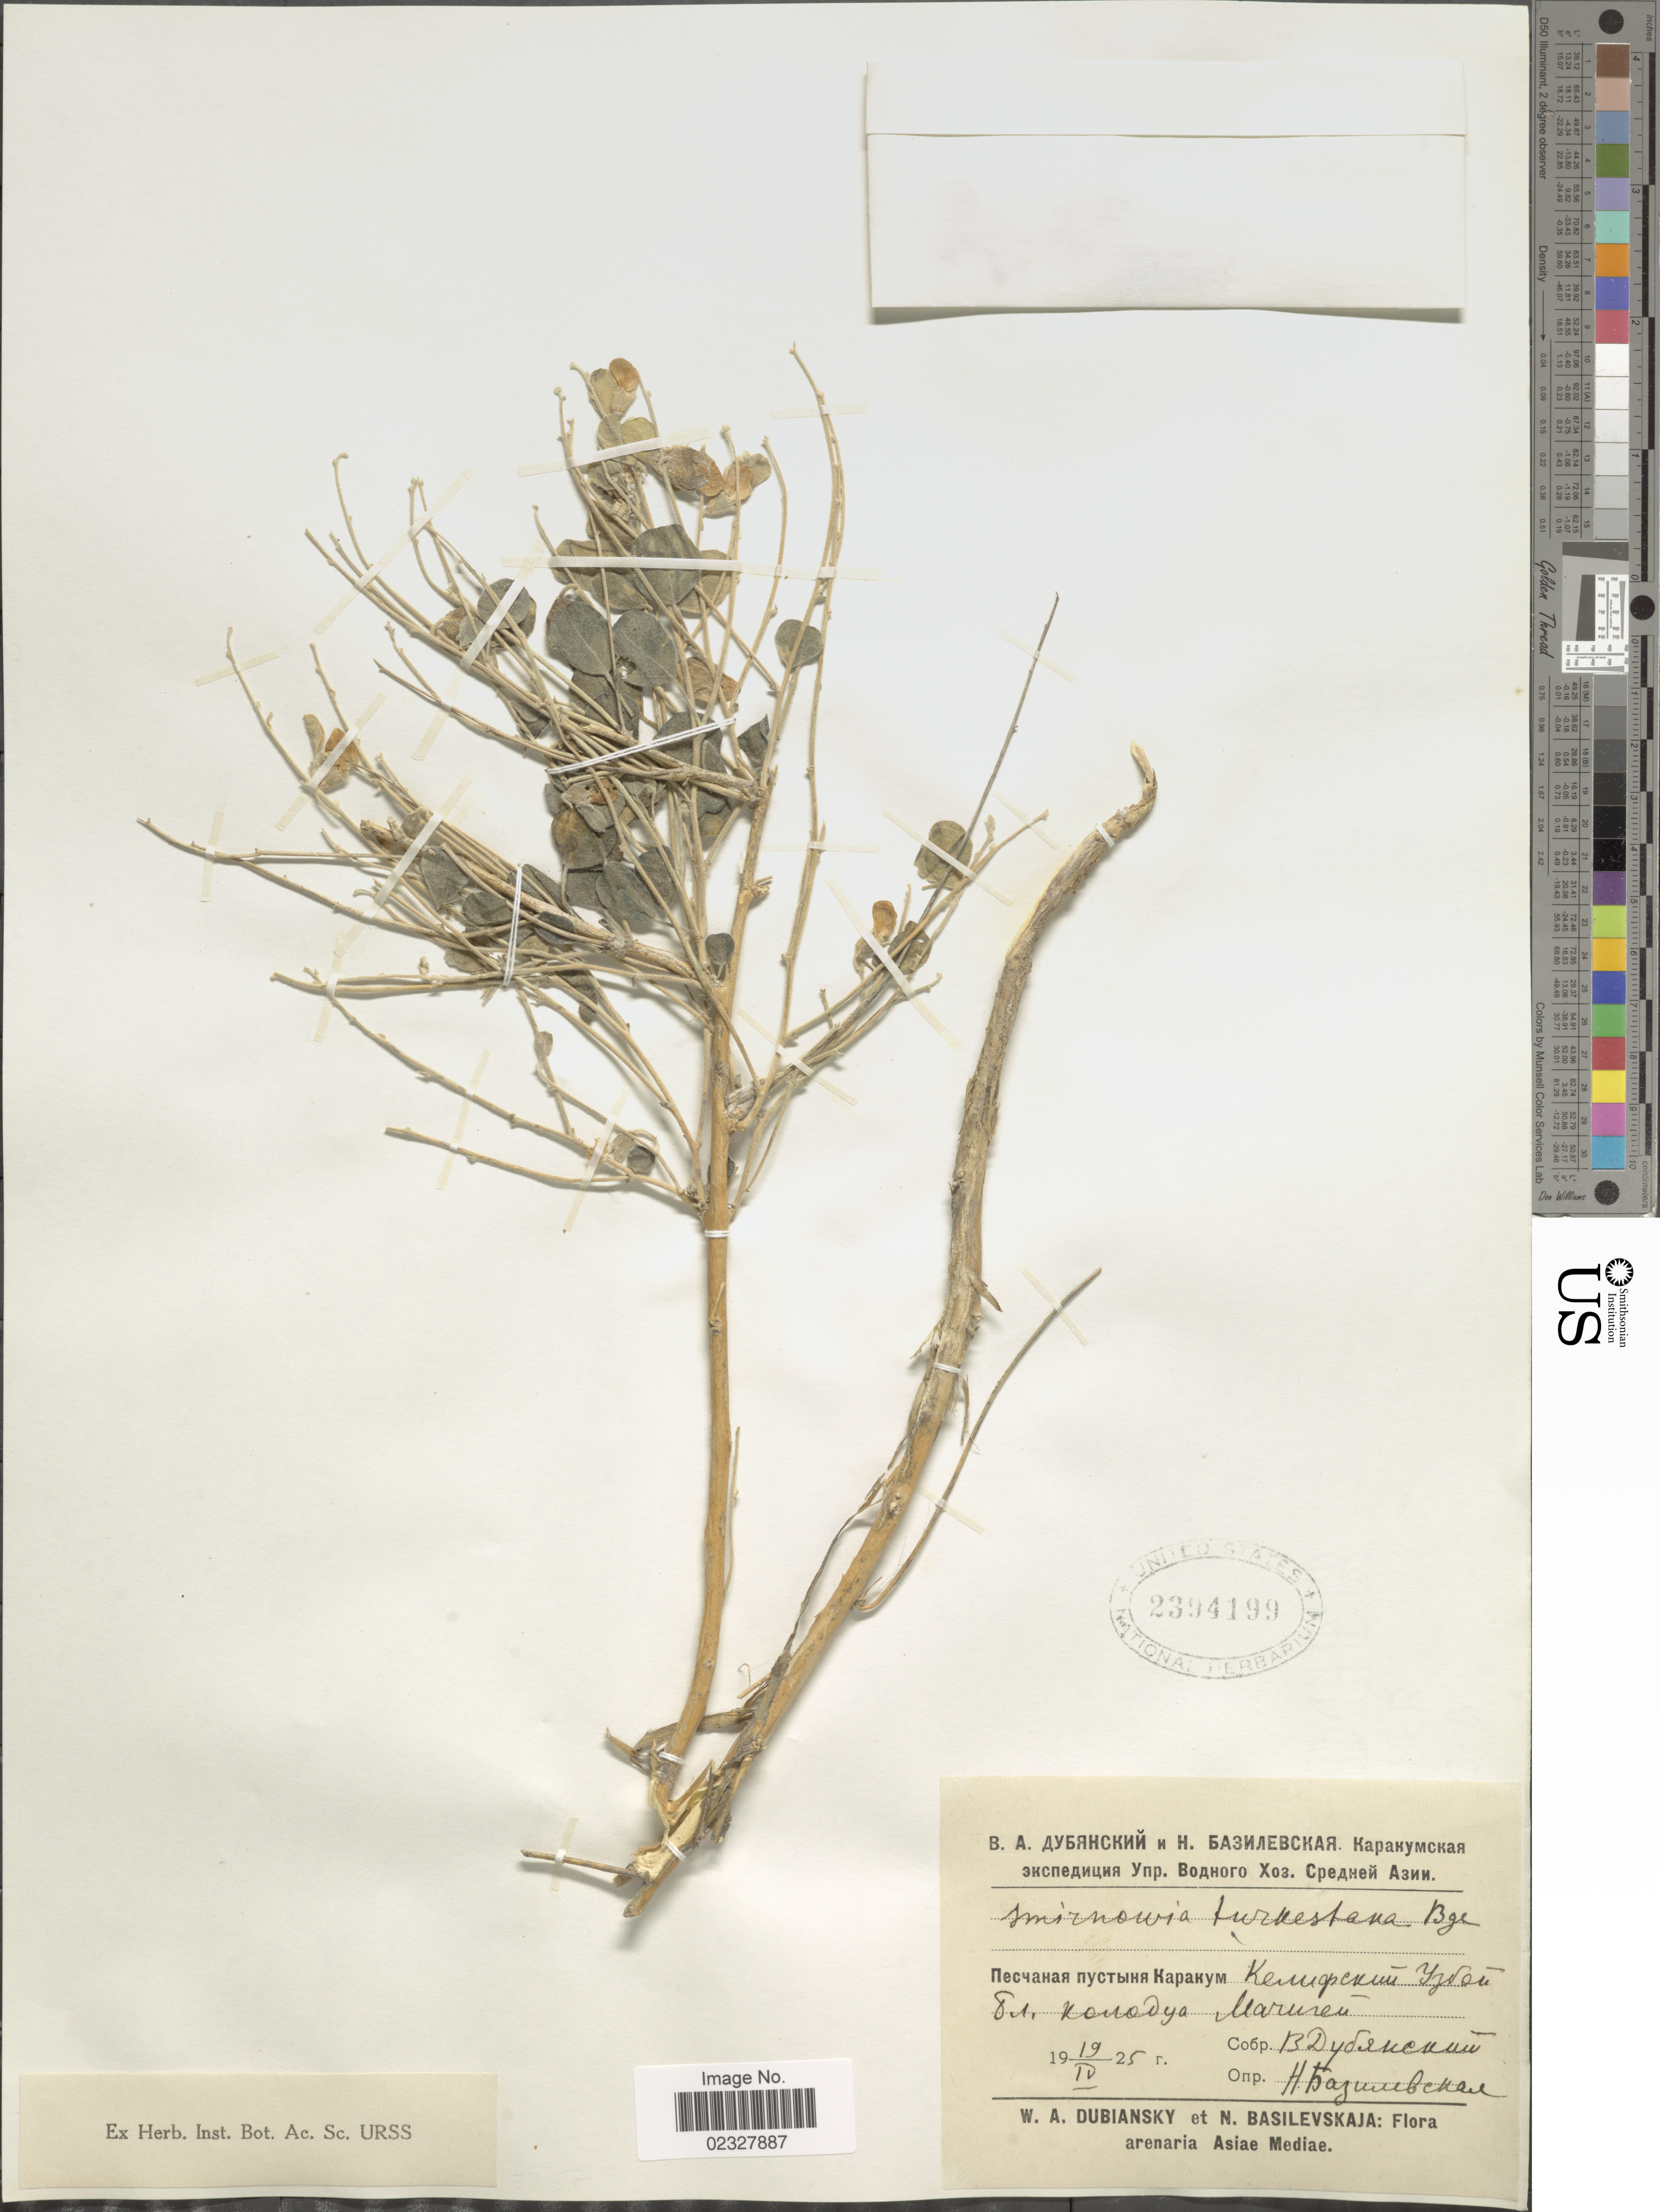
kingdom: Plantae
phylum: Tracheophyta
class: Magnoliopsida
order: Fabales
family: Fabaceae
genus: Smirnowia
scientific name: Smirnowia turkestana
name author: Bunge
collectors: V. Dubyansky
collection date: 1925-04-19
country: Turkmenistan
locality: Karakum Desert, Uzboy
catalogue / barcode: US 2394199